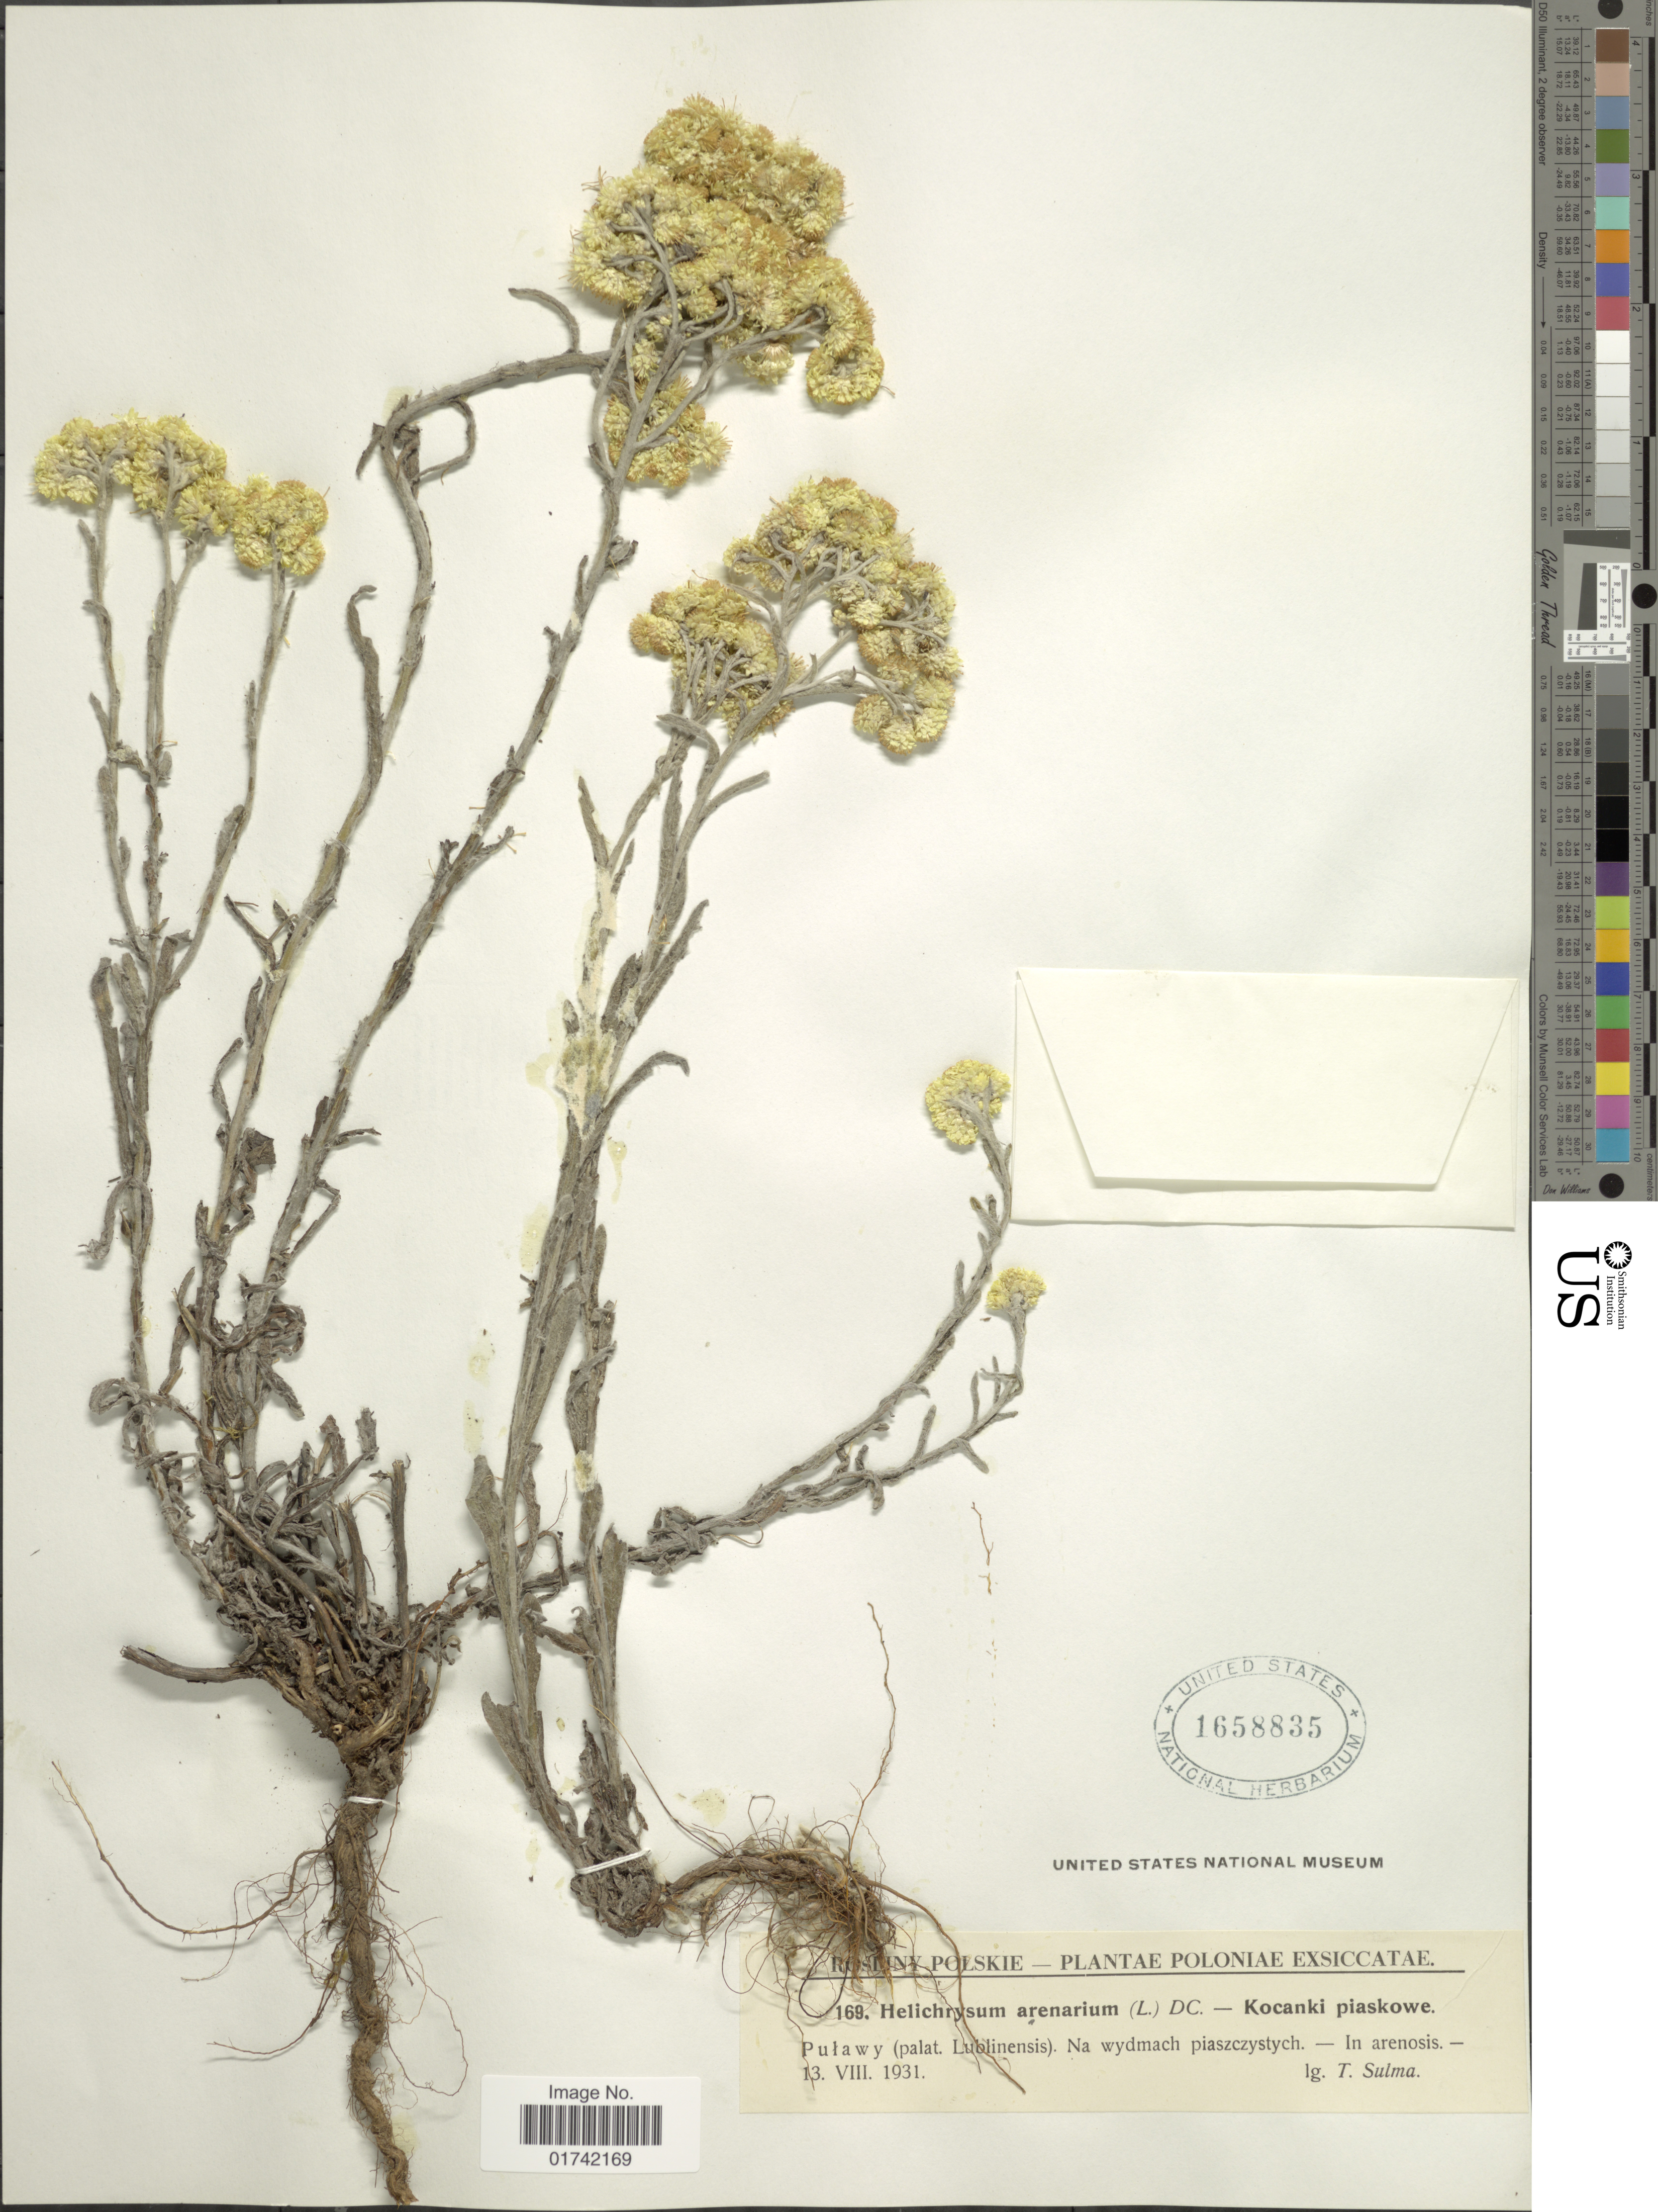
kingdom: Plantae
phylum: Tracheophyta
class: Magnoliopsida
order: Asterales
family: Asteraceae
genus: Helichrysum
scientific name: Helichrysum arenarium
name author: (L.) Moench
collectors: T. Sulma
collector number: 169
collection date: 1931-08-13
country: Poland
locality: Poloniae, Pulawy (palat. Lublinensis), Na wydmach piaszczstych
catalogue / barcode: US 1658835